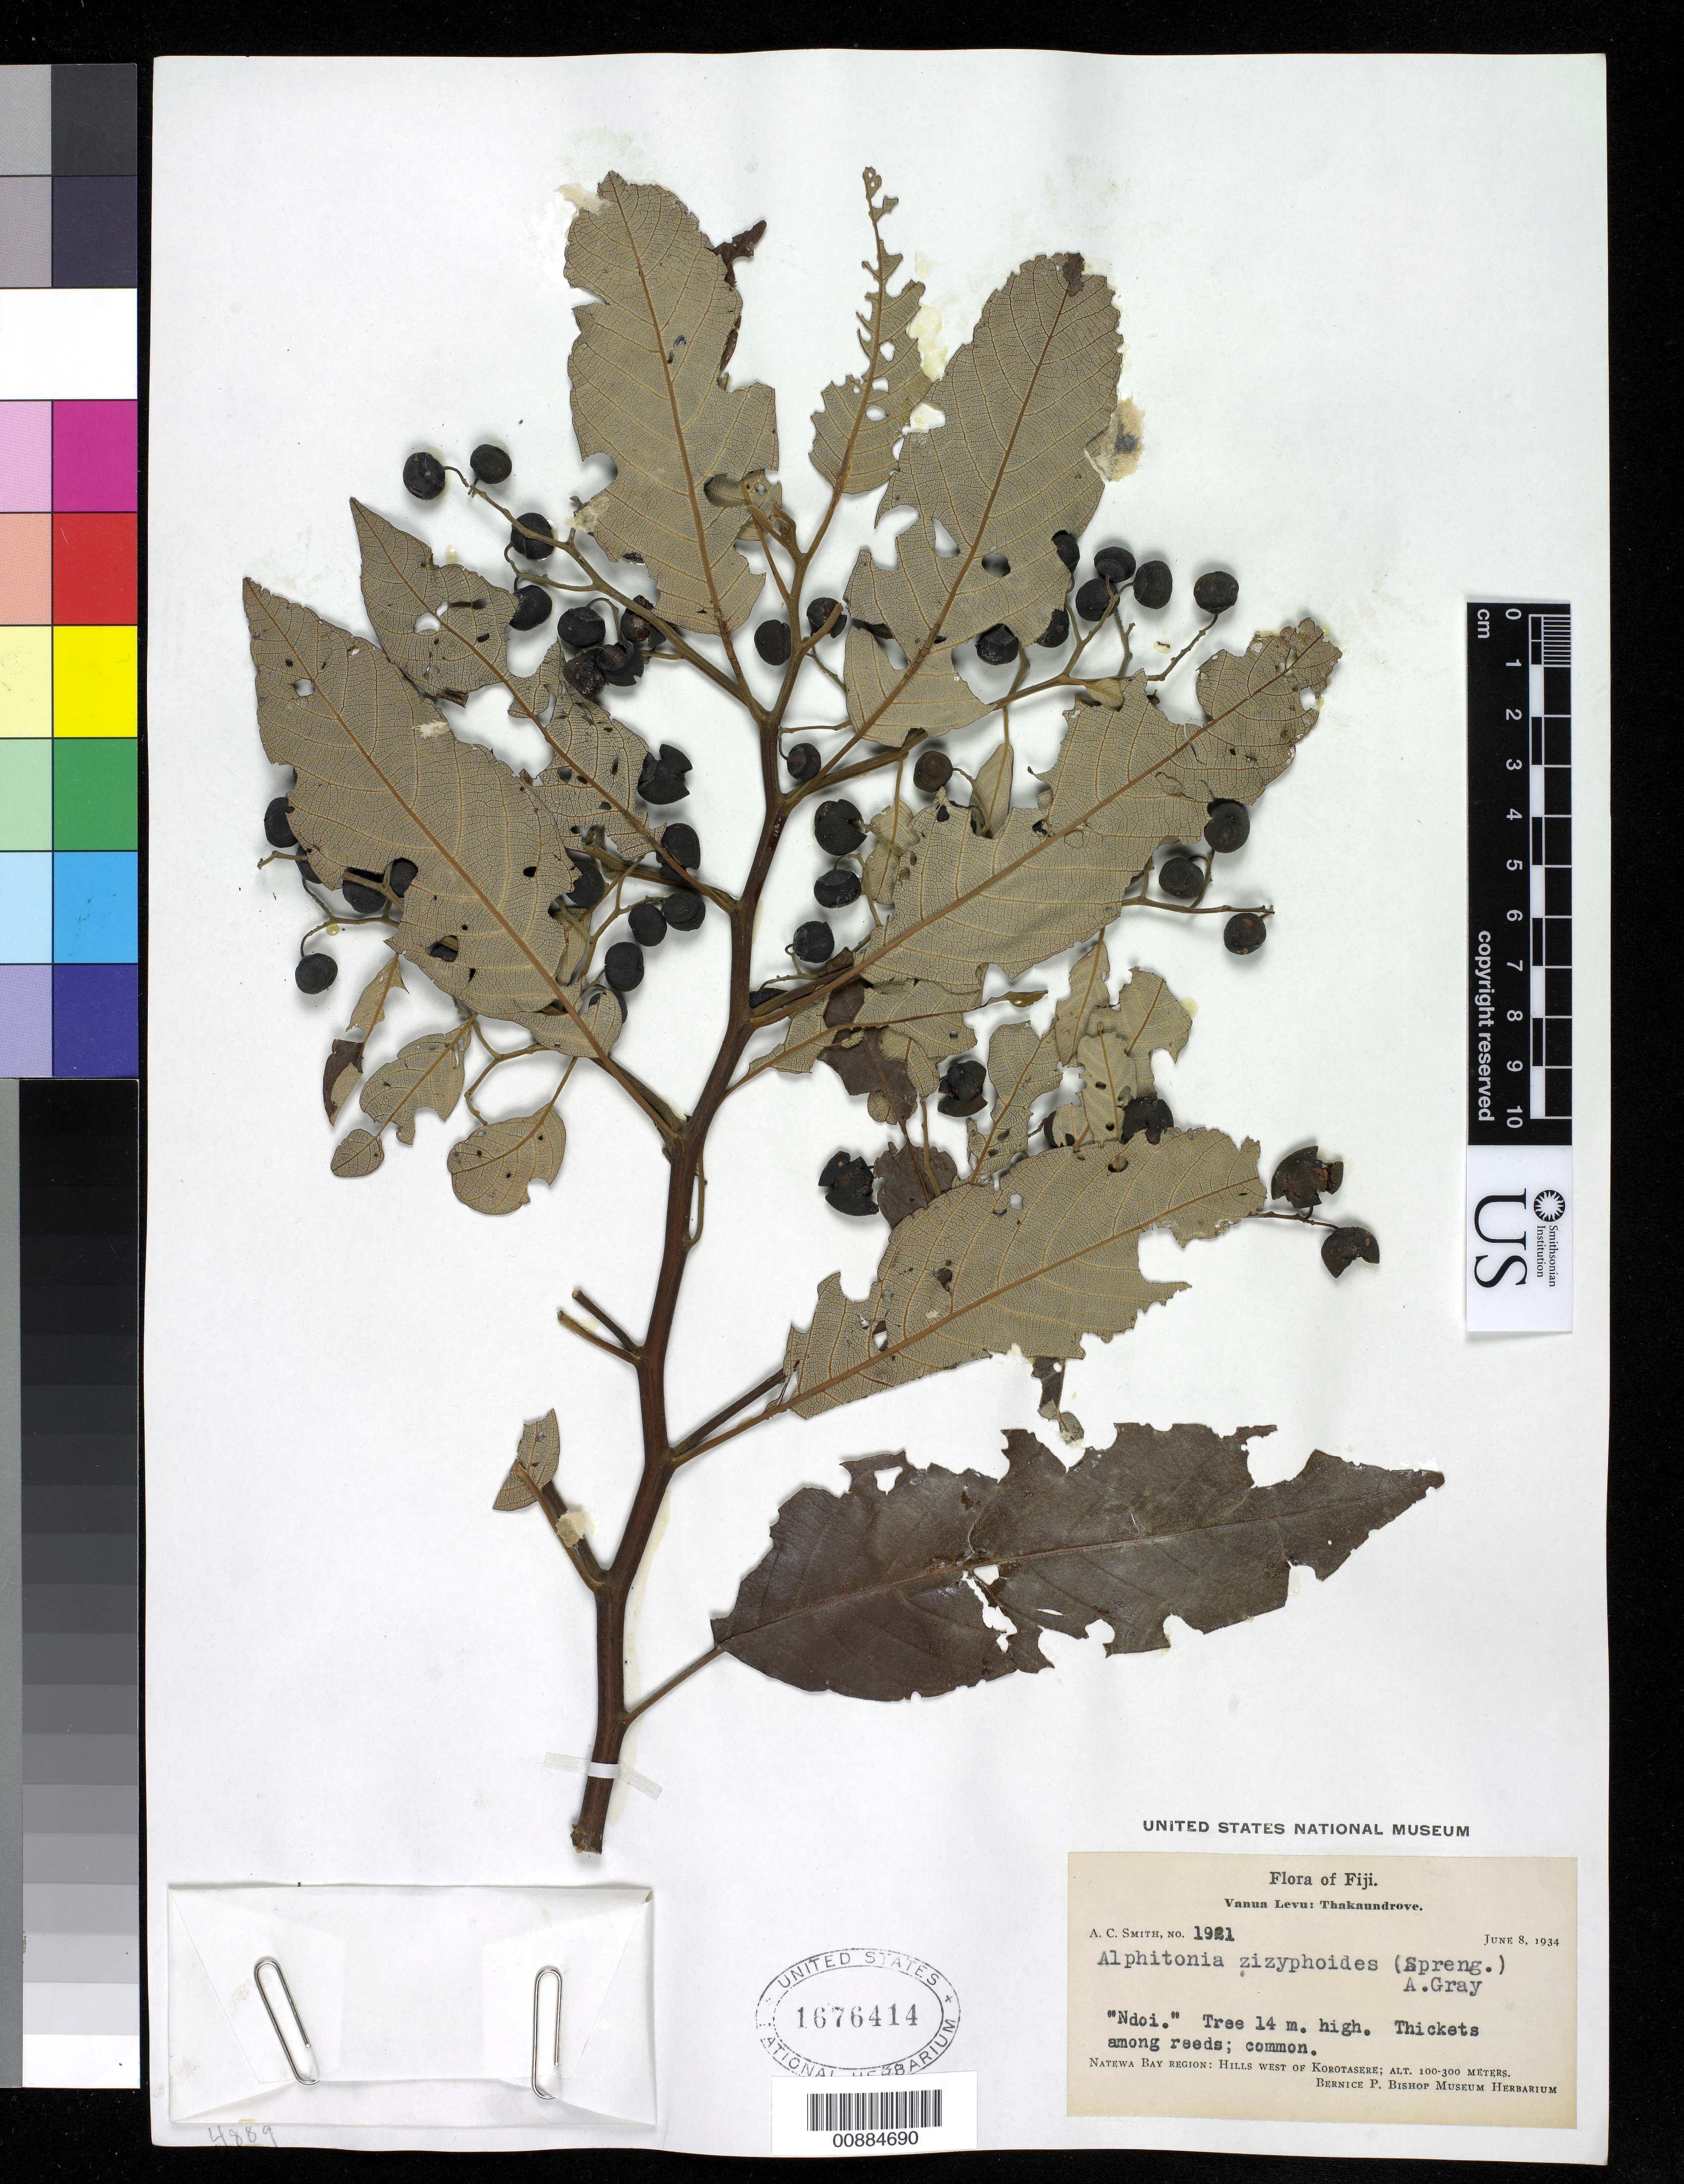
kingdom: Plantae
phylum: Tracheophyta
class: Magnoliopsida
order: Rosales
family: Rhamnaceae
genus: Alphitonia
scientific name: Alphitonia zizyphoides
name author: (Sol. ex Spreng.) A. Gray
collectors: C. A. Smith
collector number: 1921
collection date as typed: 08 Jun 1934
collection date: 1934-06-08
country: Fiji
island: Vanua Levu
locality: Natewa Bay region; hills west of Korotasere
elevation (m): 100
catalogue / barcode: US 1676414